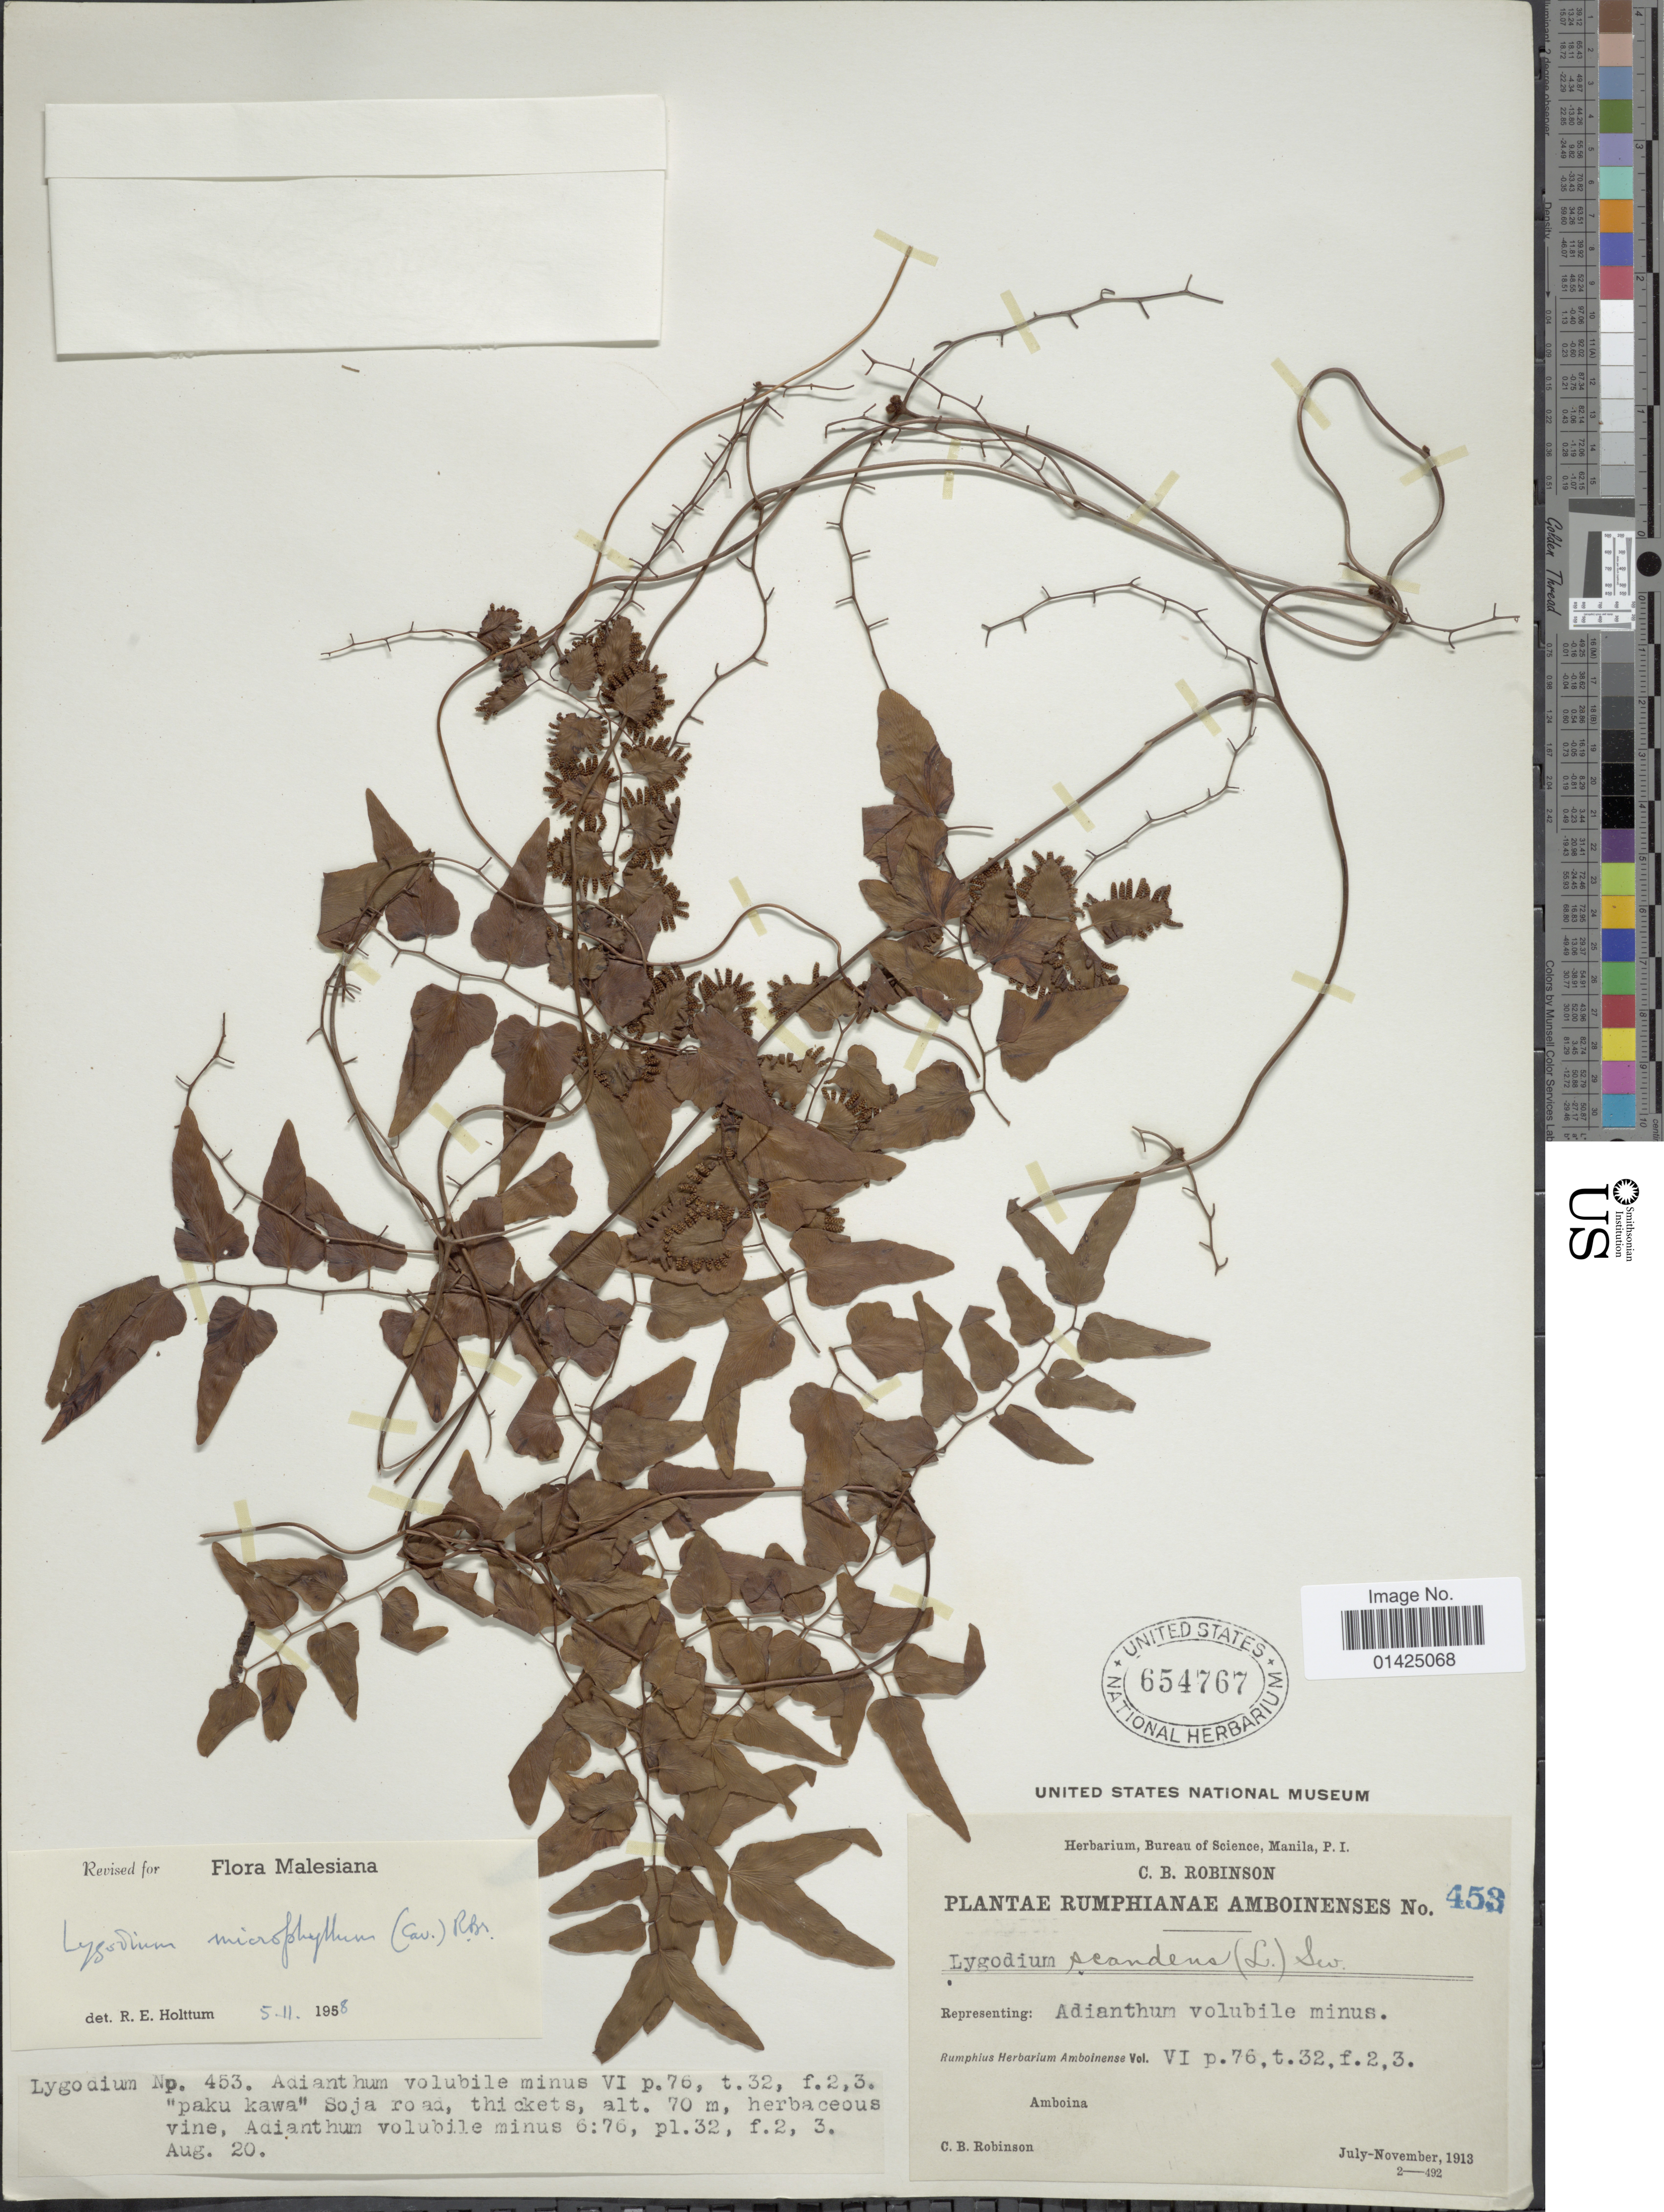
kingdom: Plantae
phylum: Tracheophyta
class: Polypodiopsida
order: Schizaeales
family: Lygodiaceae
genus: Lygodium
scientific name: Lygodium microphyllum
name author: (Cav.) R. Br.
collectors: C. Robinson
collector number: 453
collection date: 1913-07/1913-11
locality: Rumphianae Ambioneness, Ambiona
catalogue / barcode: US 654767